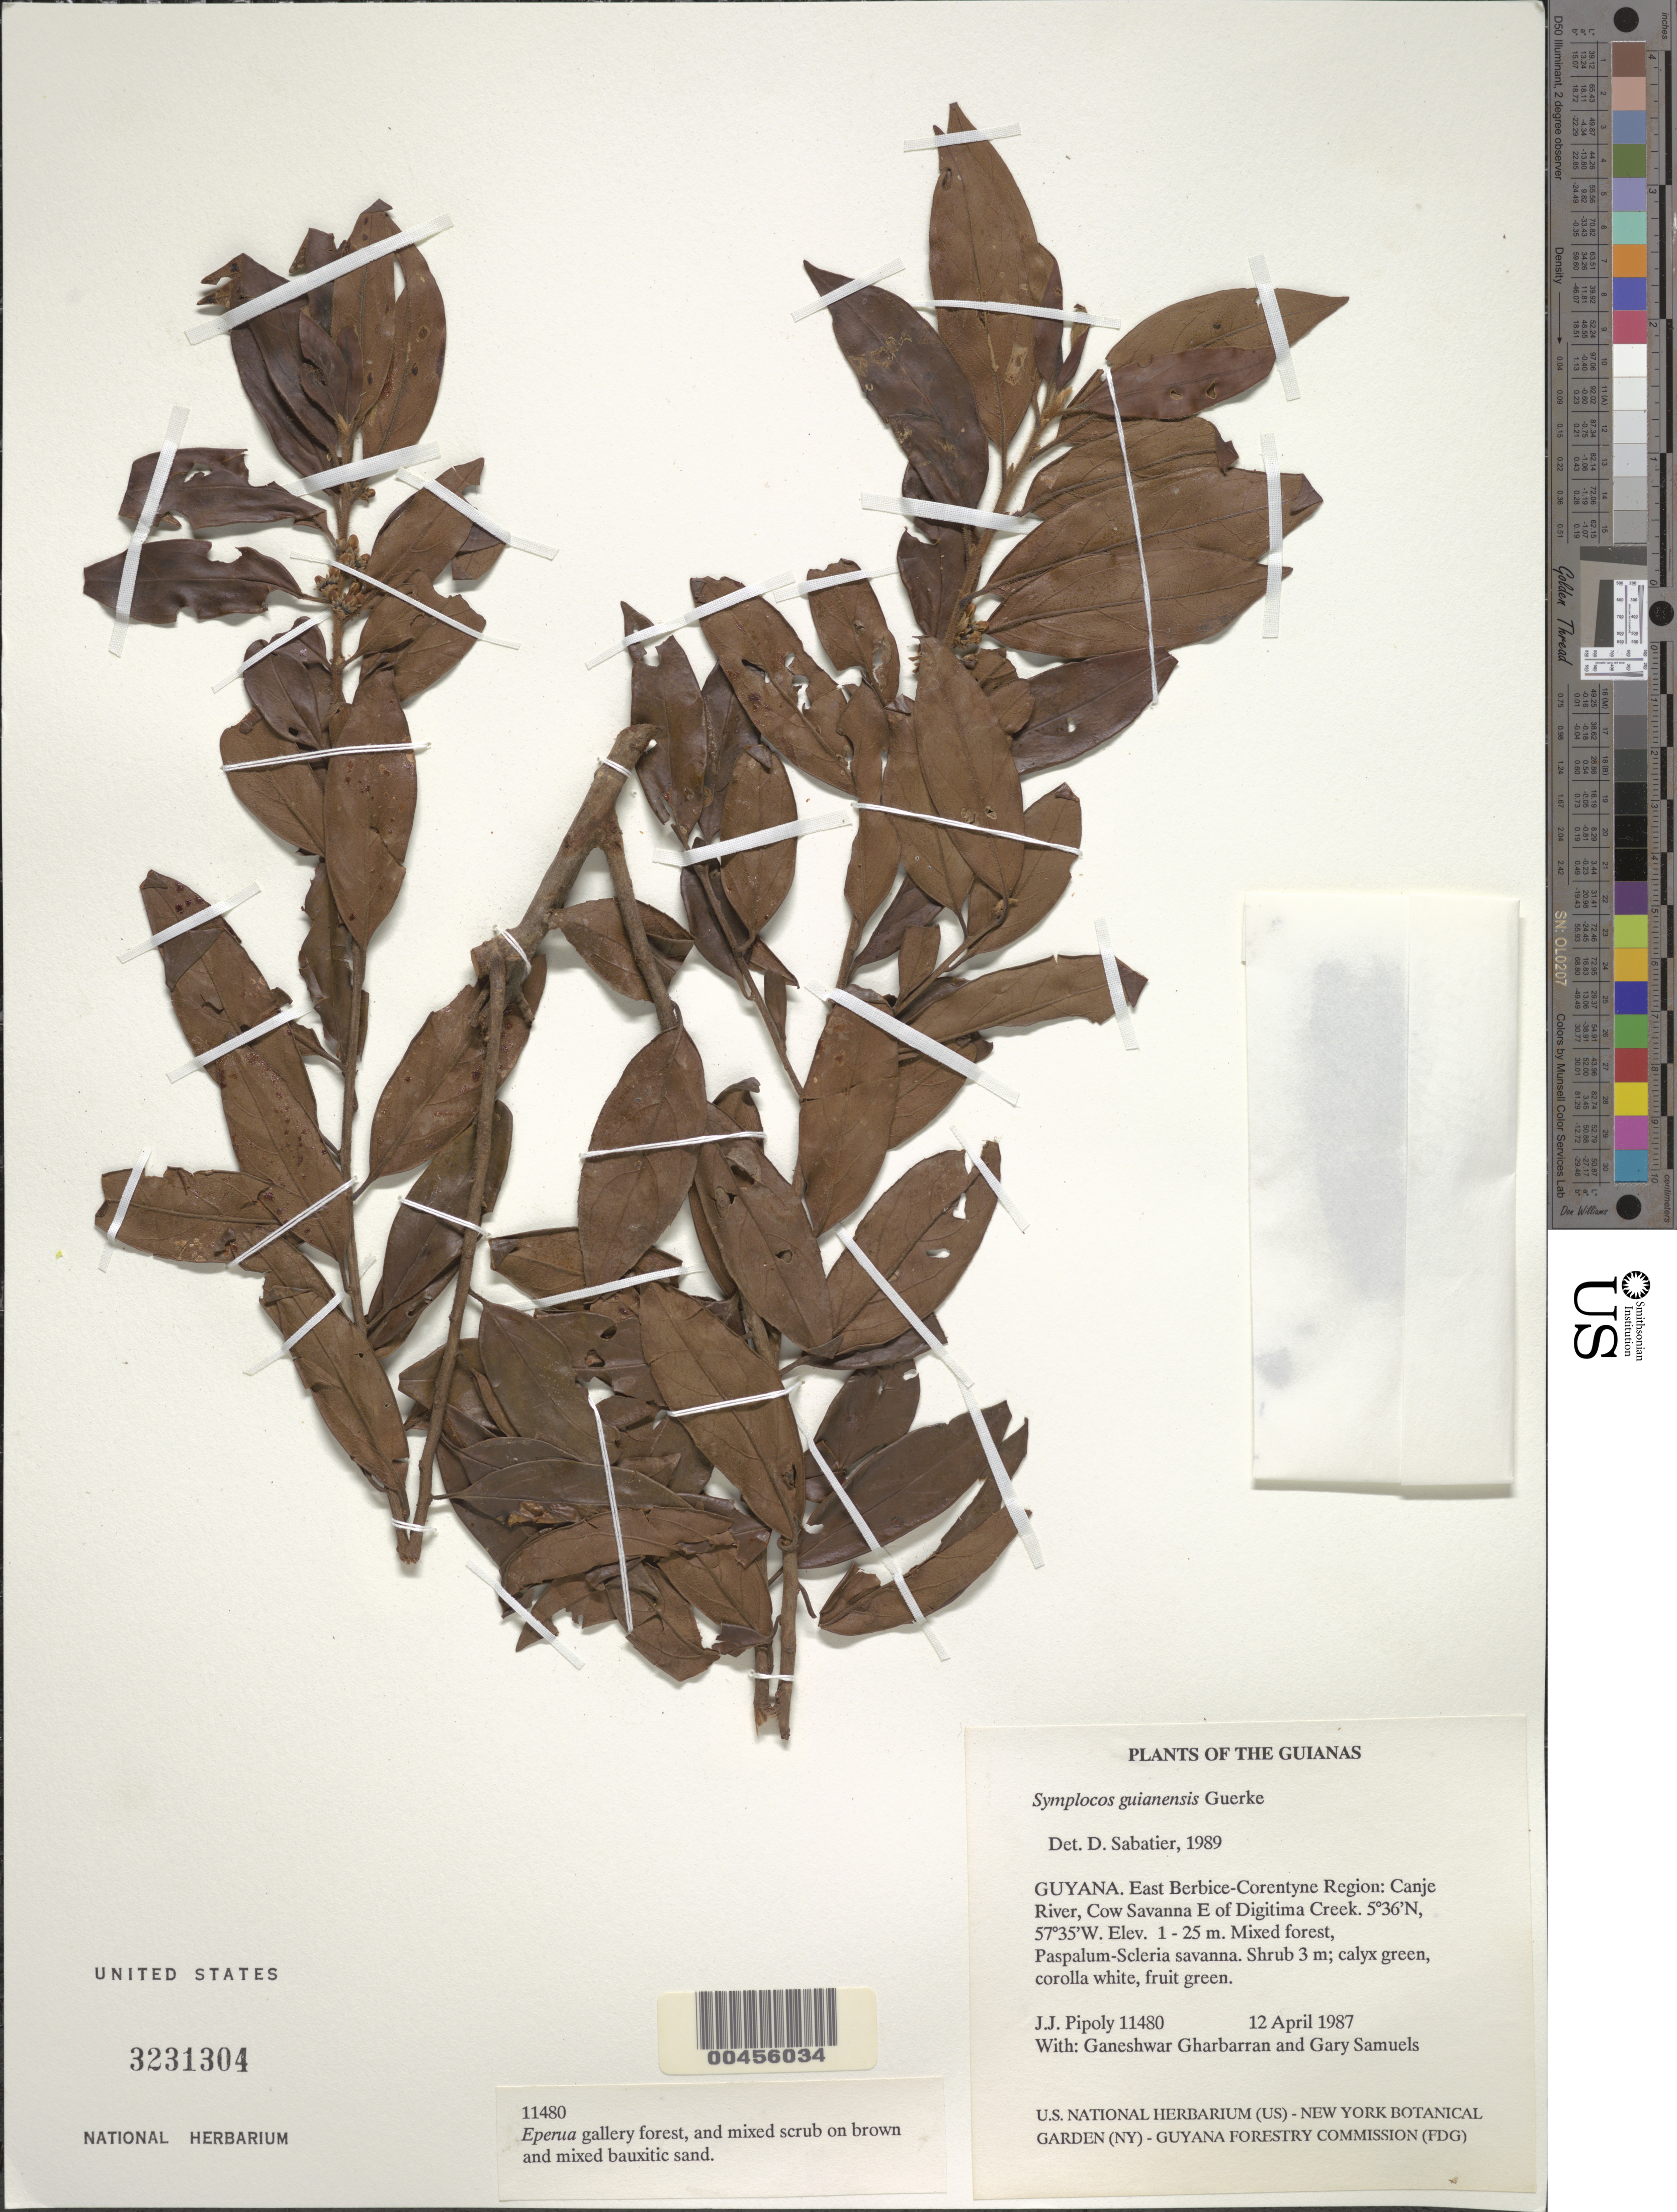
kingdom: Plantae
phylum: Tracheophyta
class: Magnoliopsida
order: Ericales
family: Symplocaceae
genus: Symplocos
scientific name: Symplocos guianensis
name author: (Aubl.) Gürke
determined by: Sabatier, D.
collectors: J. J. Pipoly, G. Gharbarran & G. Samuels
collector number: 11480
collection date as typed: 12 April 1987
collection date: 1987-04-12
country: Guyana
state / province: E. Berbice-Corentyne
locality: Canje River, Cow Savanna E of Digitima Creek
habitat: Mixed forest, Paspalum-Scleria savanna, Eperua gallery forest and mixed scrub on brown and mixed bauxitic sand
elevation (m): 1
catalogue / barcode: US 3231304